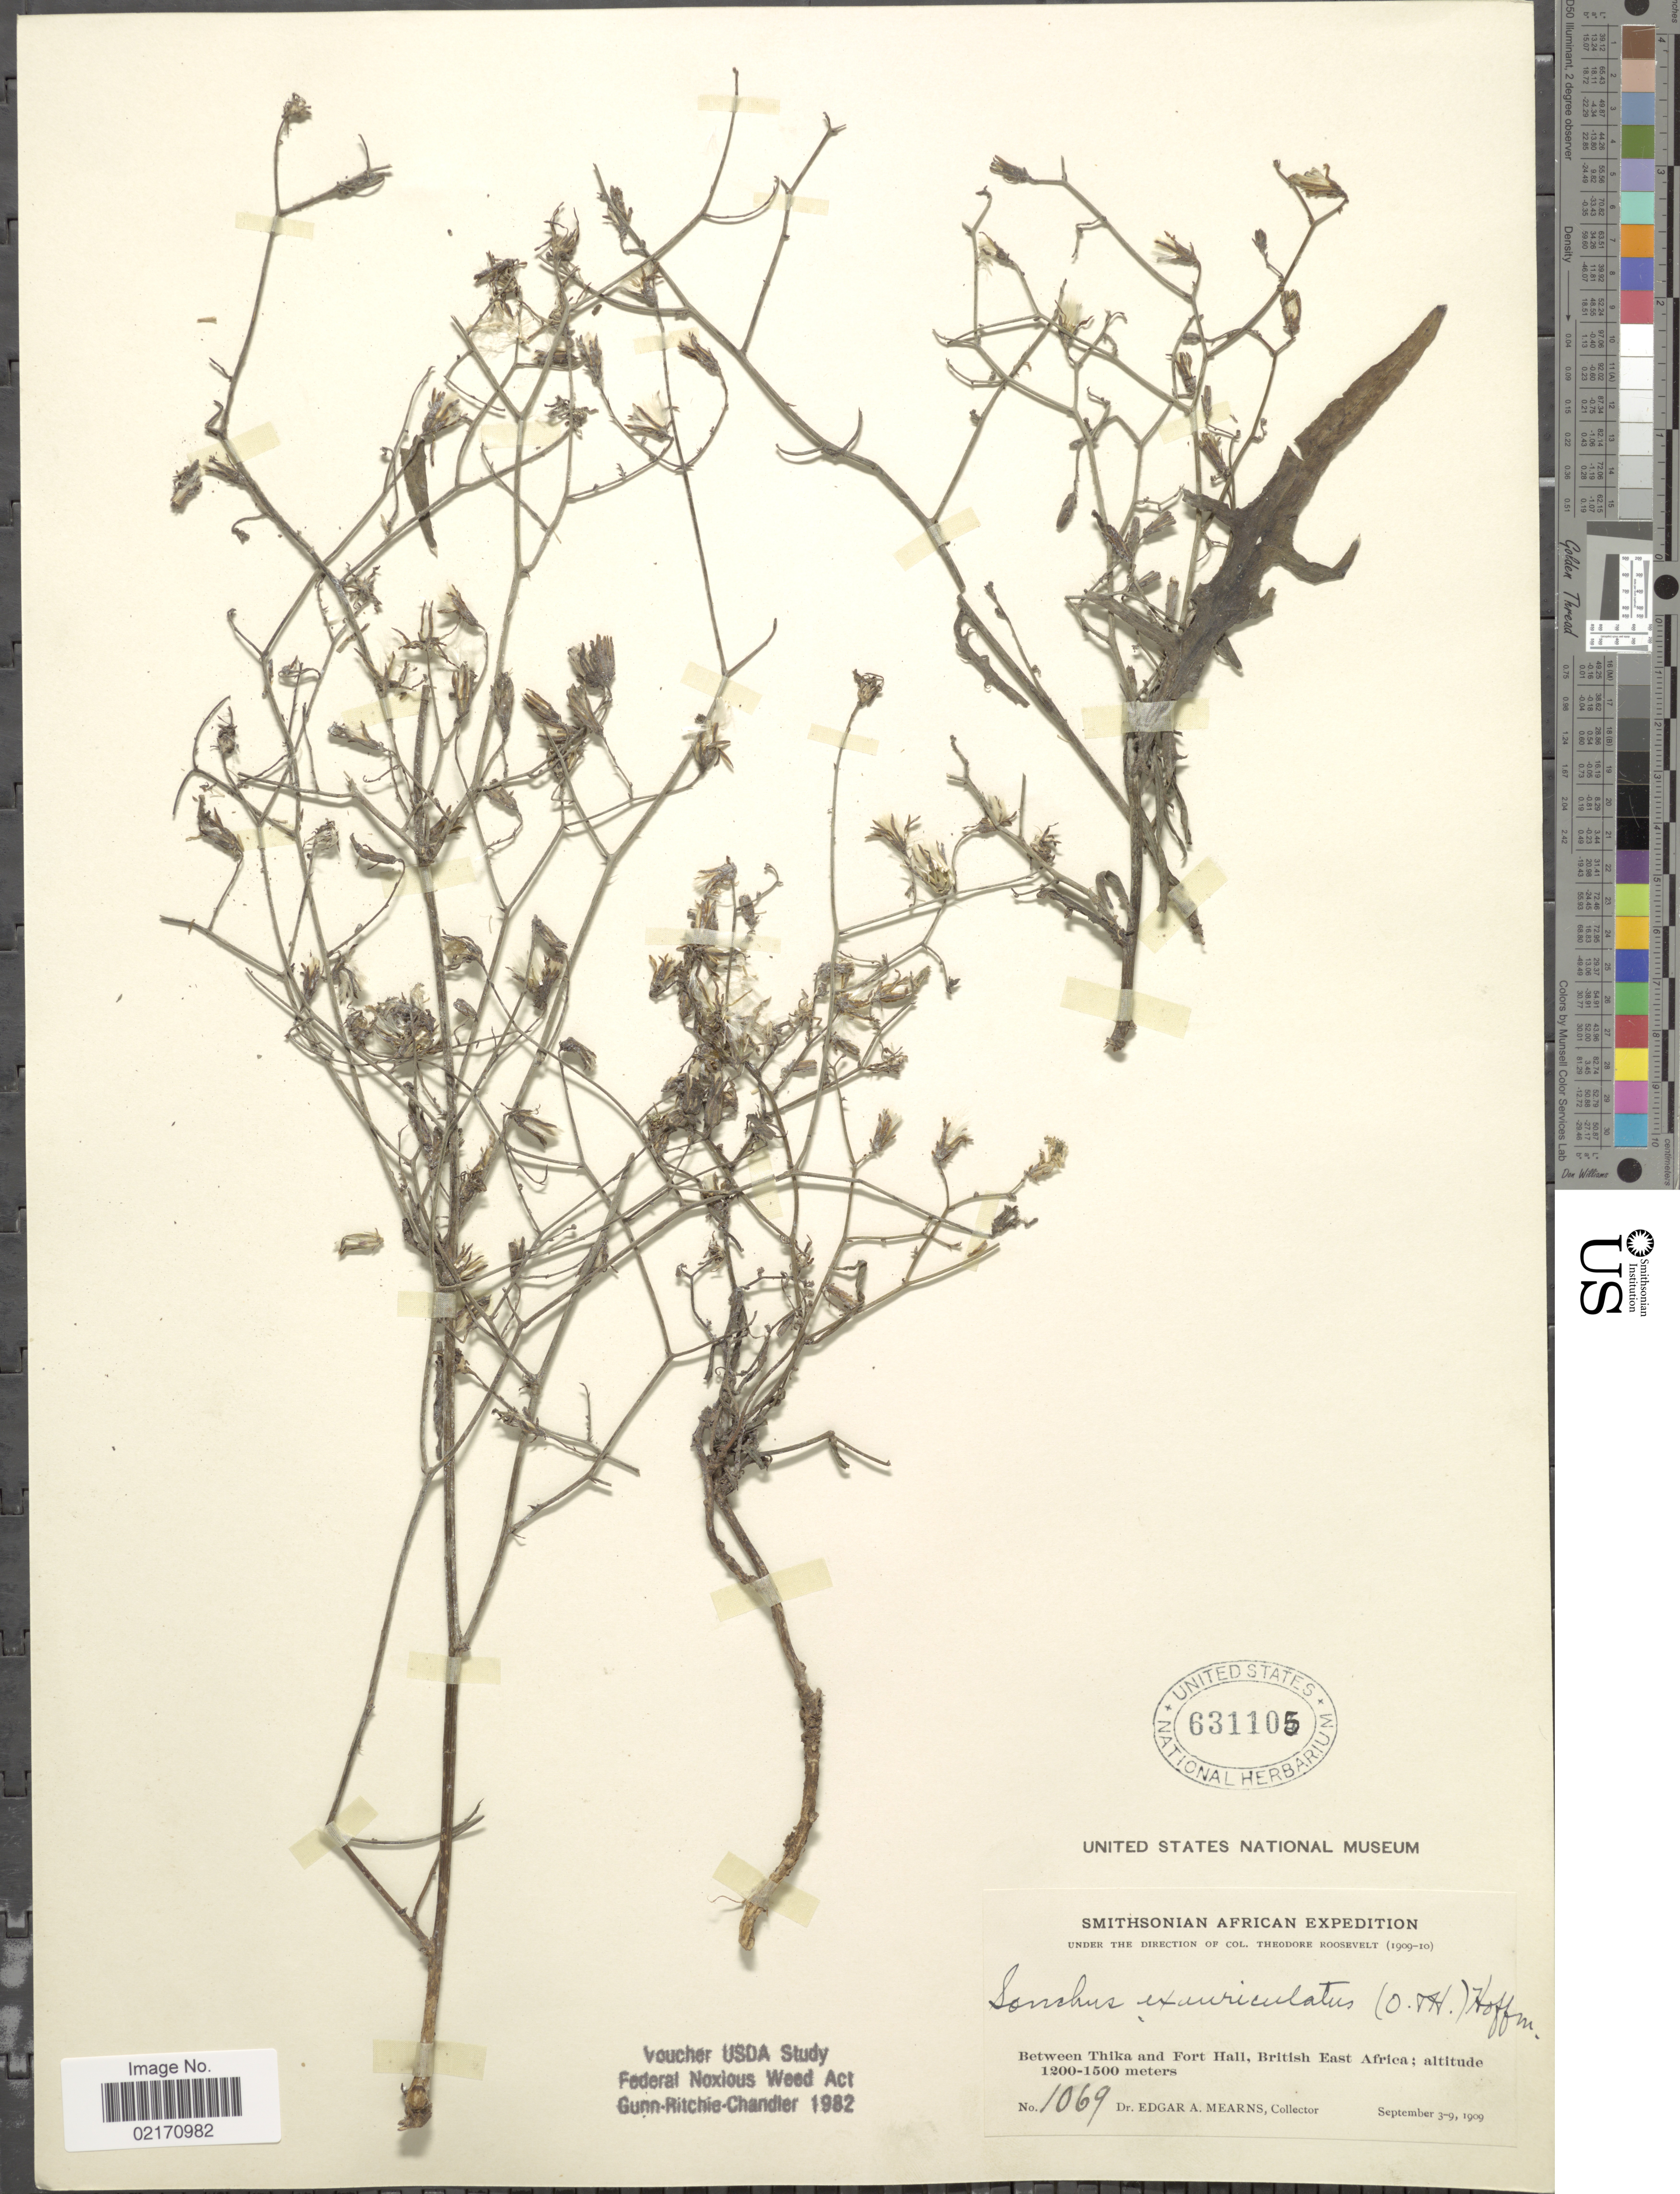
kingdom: Plantae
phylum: Tracheophyta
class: Magnoliopsida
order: Asterales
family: Asteraceae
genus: Launaea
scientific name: Launaea cornuta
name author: (Hochst. ex Oliv. & Hiern) C. Jeffrey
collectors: E. A. Mearns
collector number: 1069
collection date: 1909-09-03/1909-09-09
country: Kenya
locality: Between Thika and Fort Hall, British East Africa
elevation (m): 1200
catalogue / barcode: US 631105